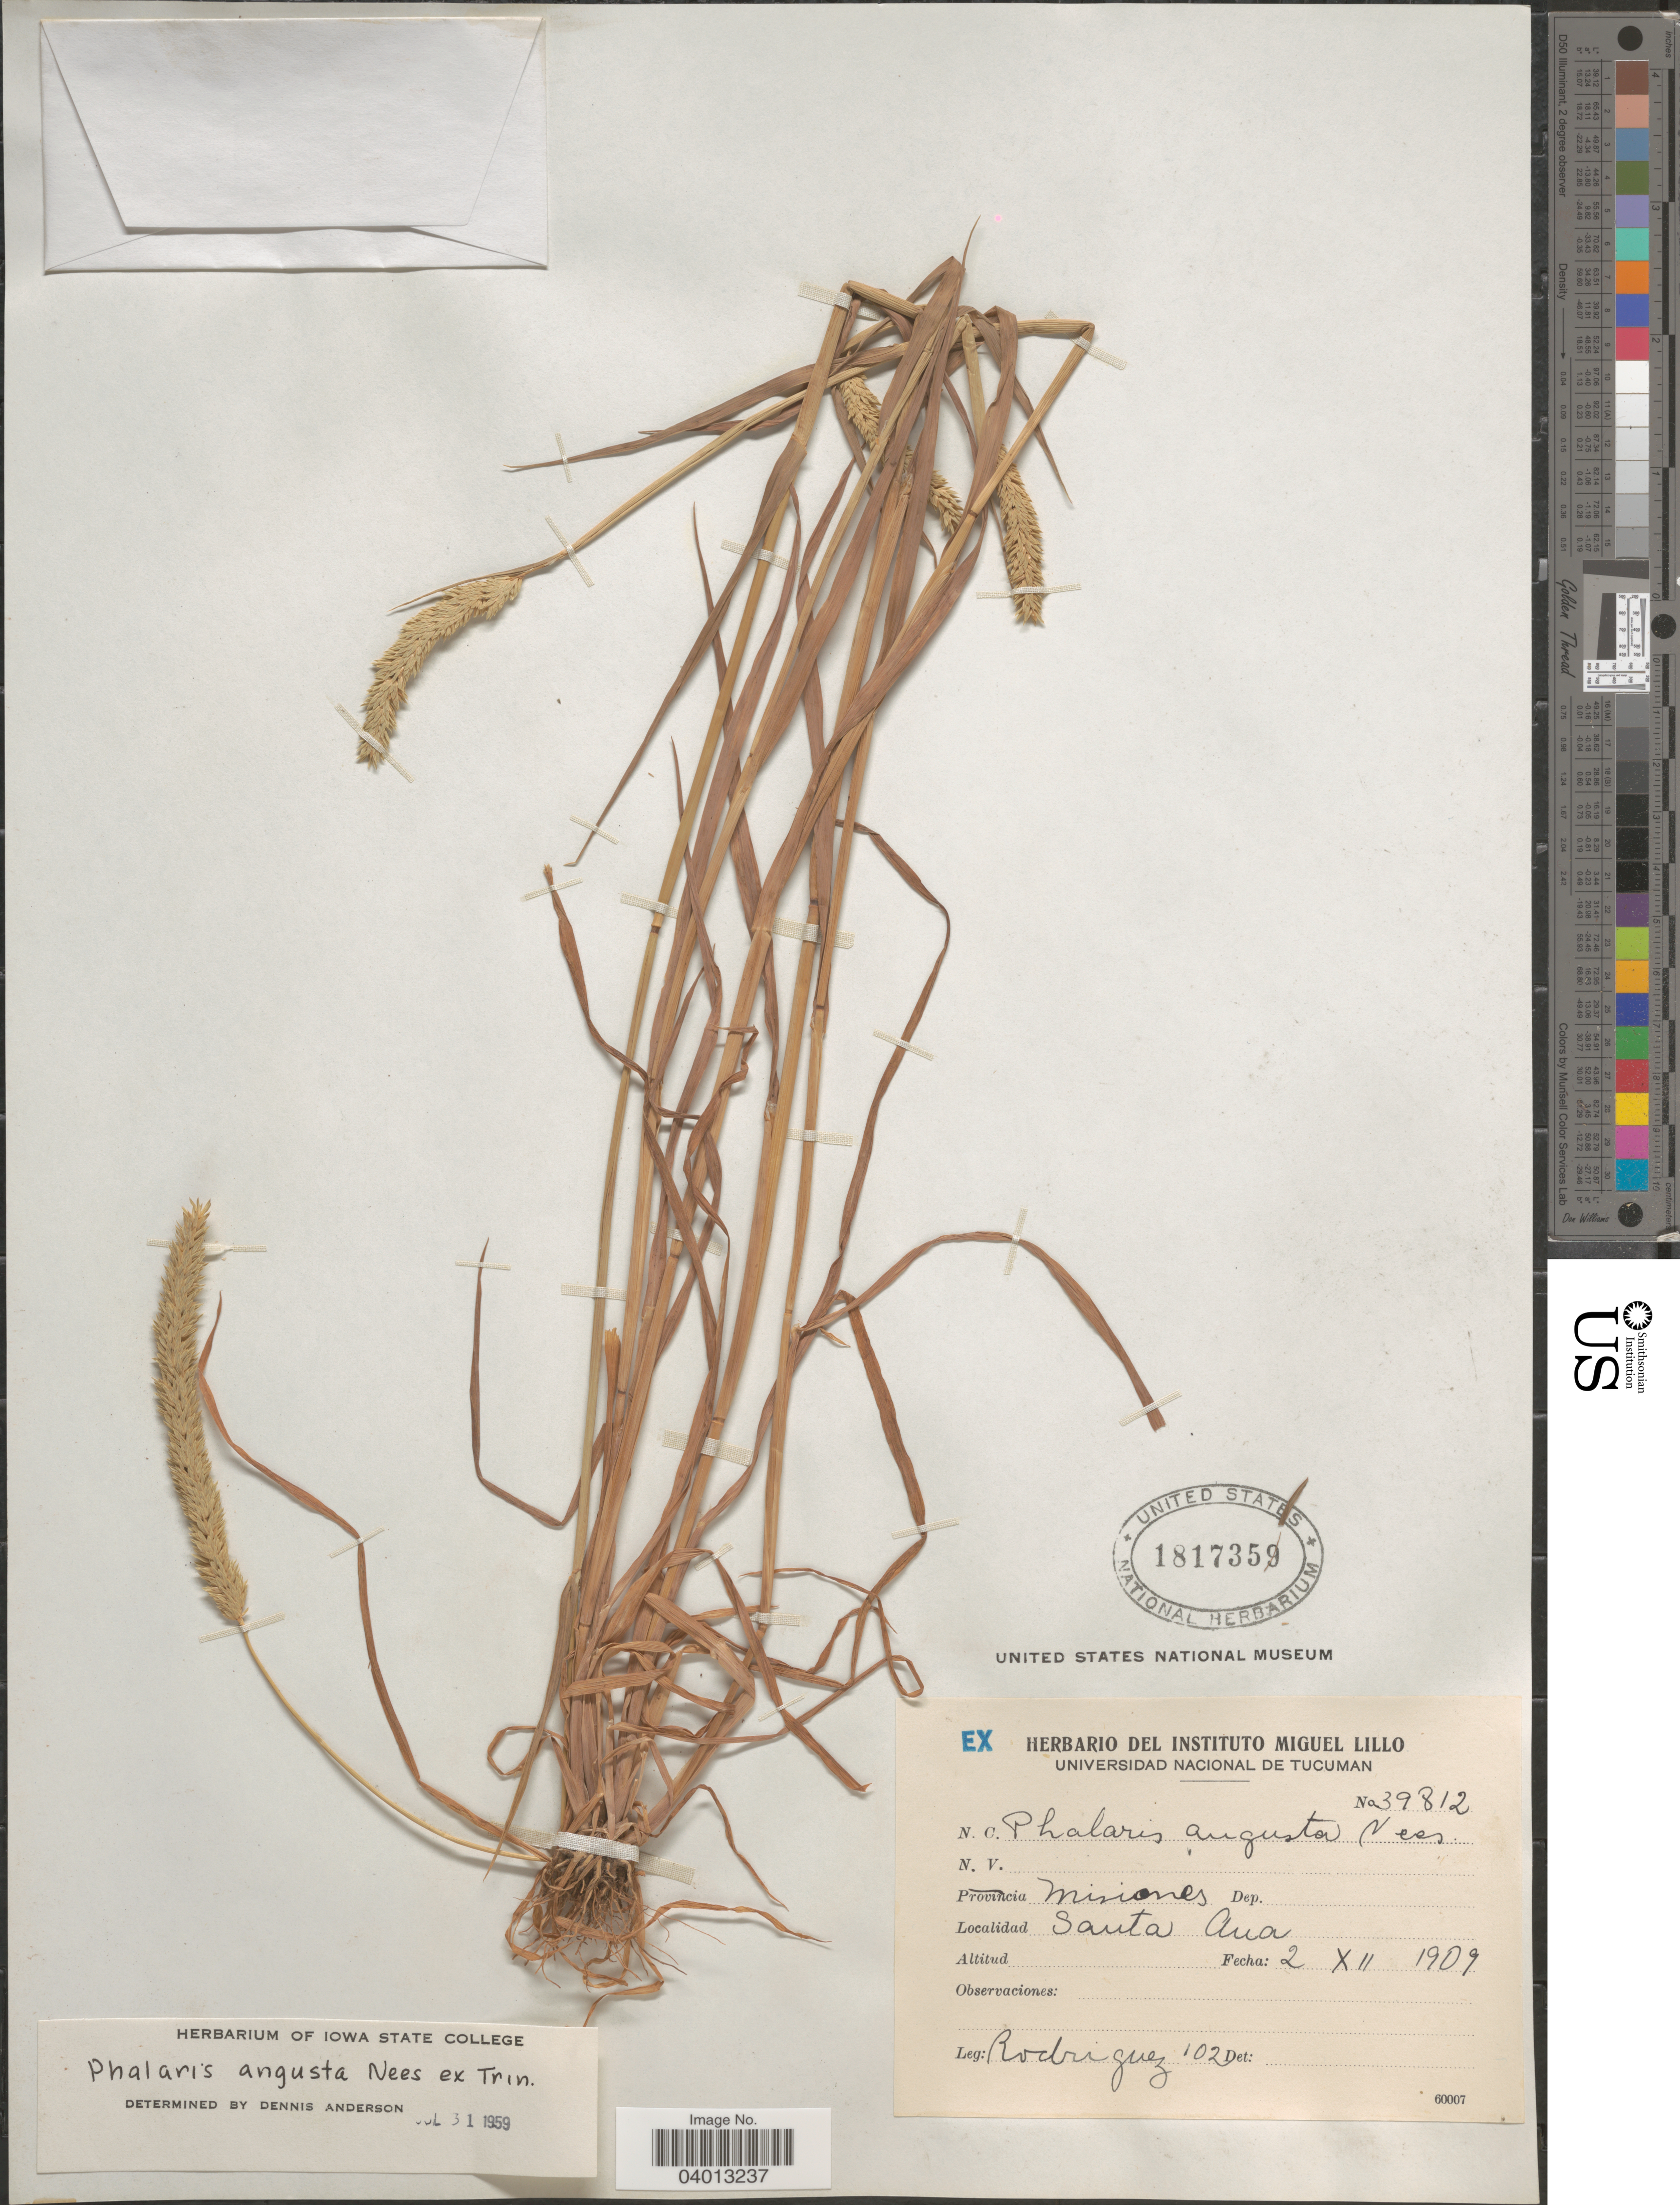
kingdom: Plantae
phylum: Tracheophyta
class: Liliopsida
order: Poales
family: Poaceae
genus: Phalaris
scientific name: Phalaris angusta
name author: Nees ex Trin.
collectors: Rodriguez, --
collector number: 102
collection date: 1909-12-02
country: Argentina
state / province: Misiones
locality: Santa Ana.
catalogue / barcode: US 1817359